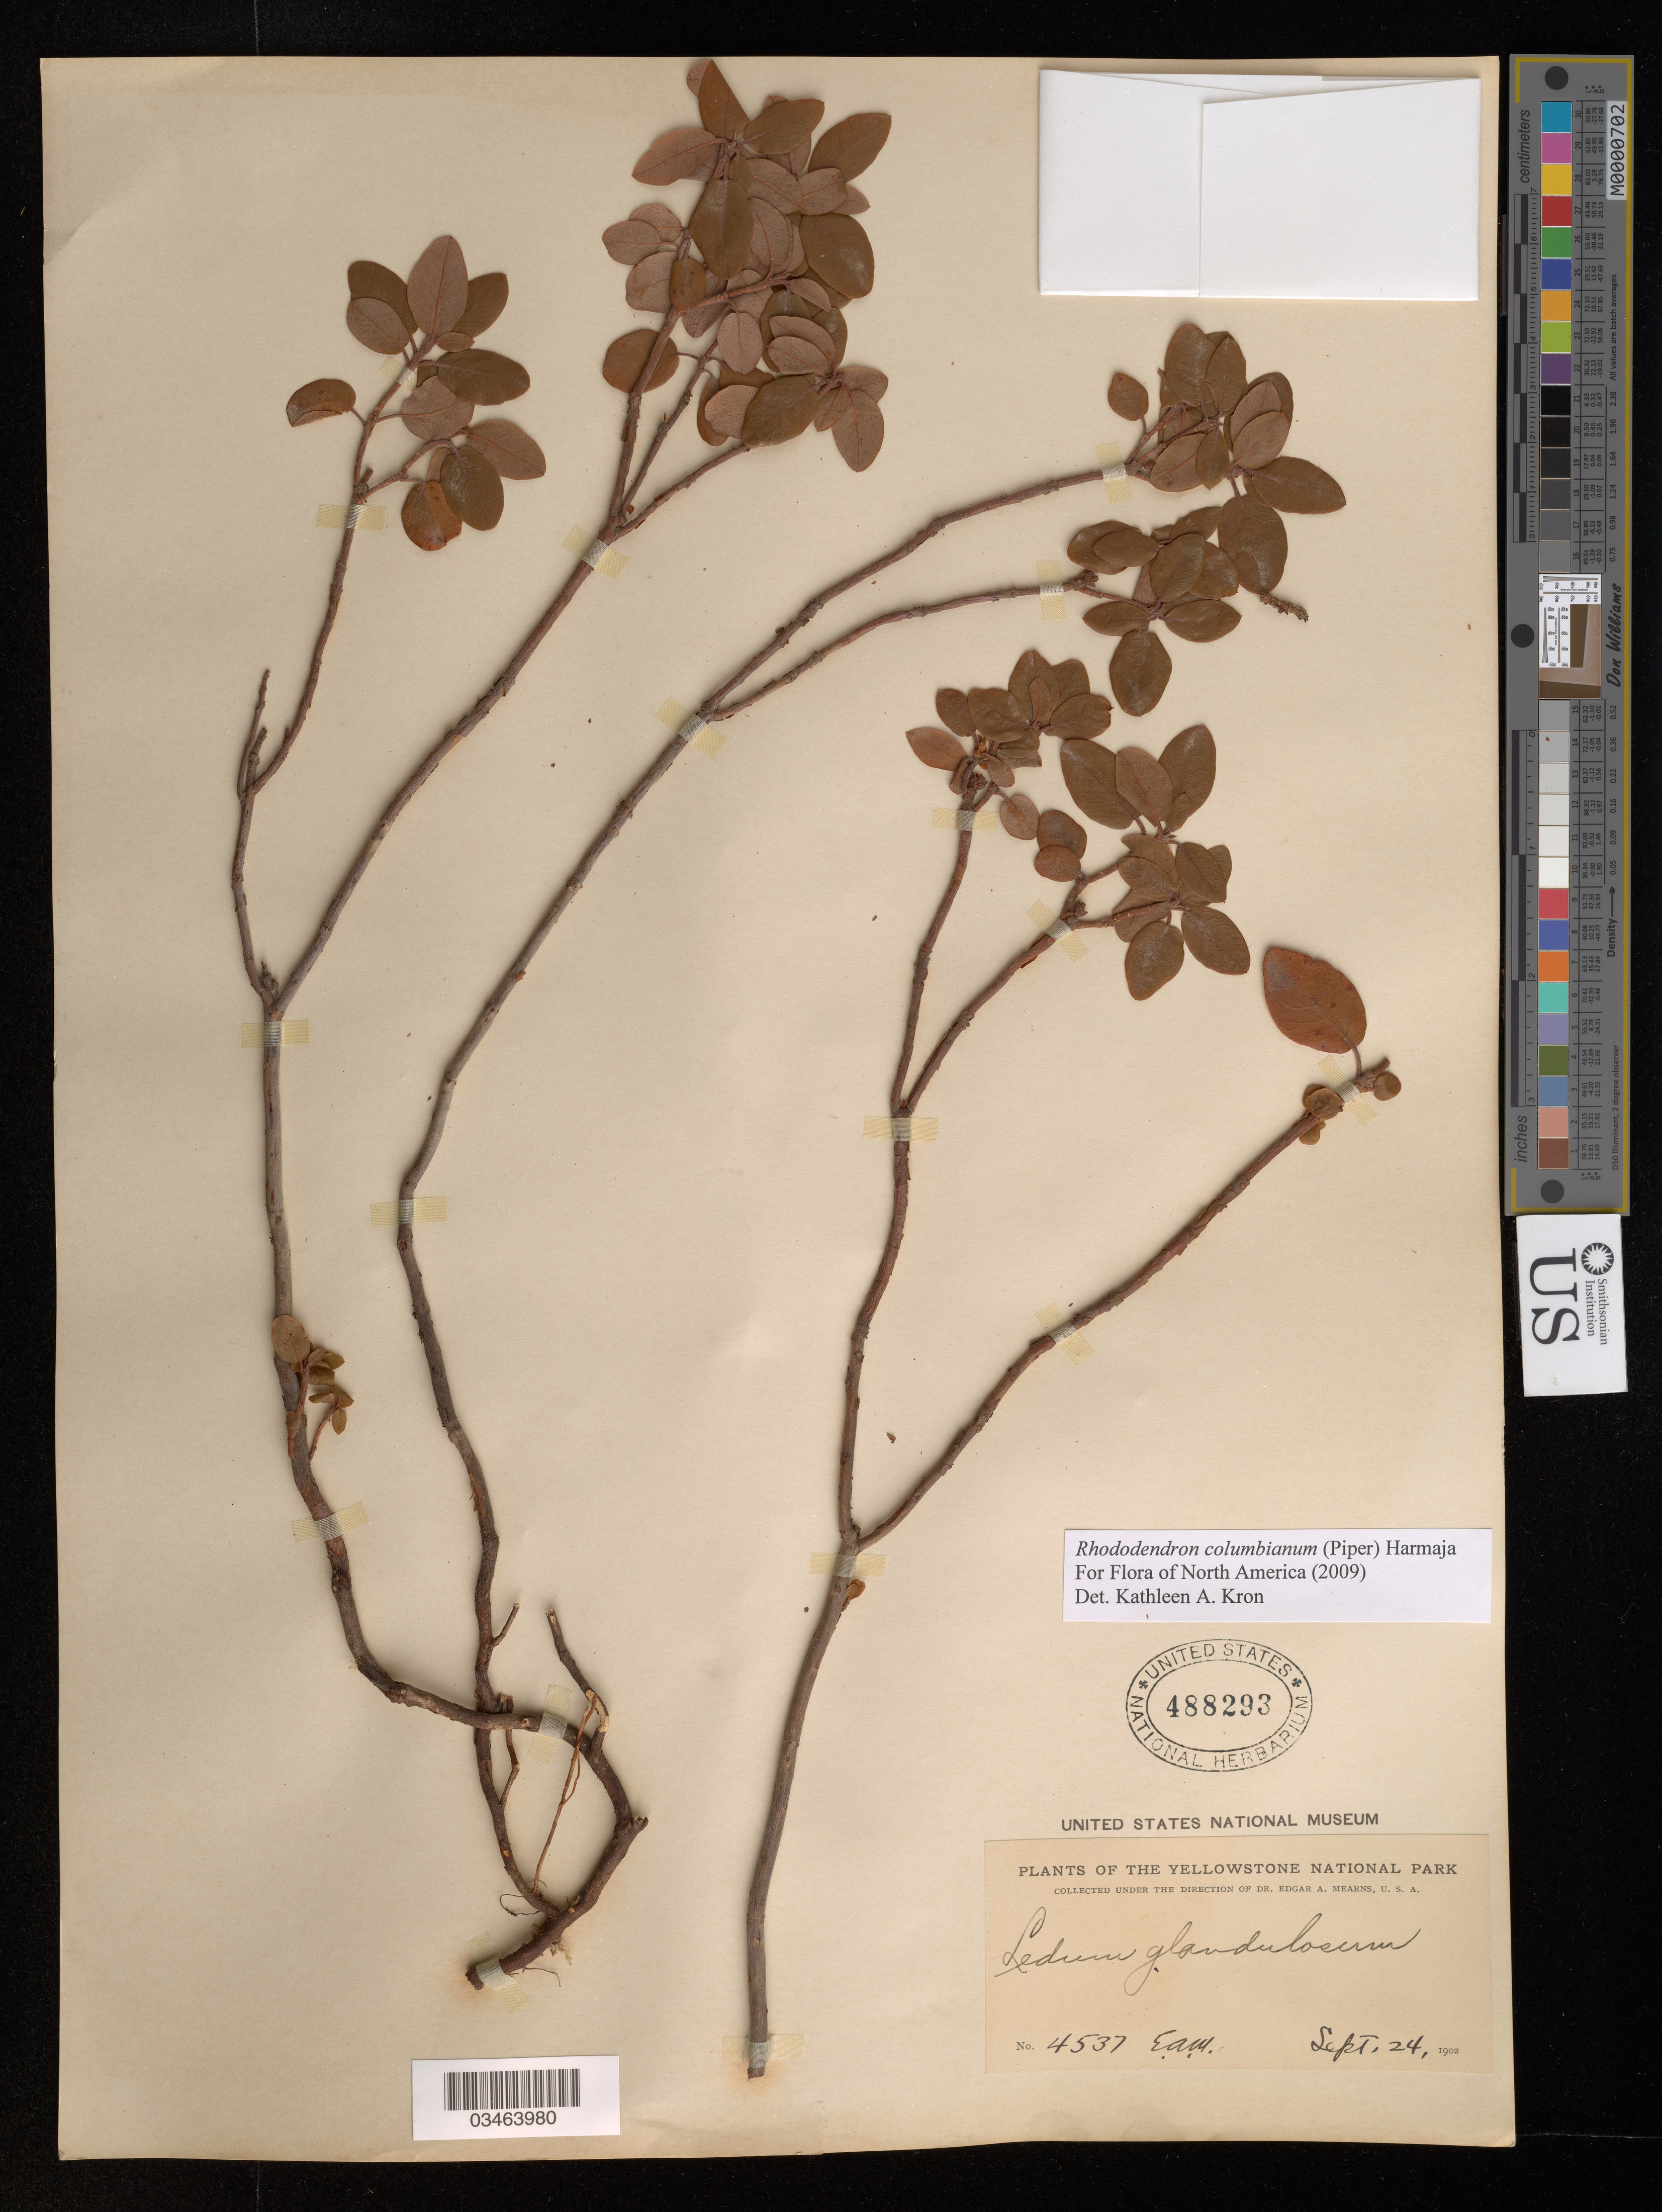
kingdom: Plantae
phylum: Tracheophyta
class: Magnoliopsida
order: Ericales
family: Ericaceae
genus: Rhododendron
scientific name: Rhododendron columbianum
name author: (Piper) Harmaja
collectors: E. A. Mearns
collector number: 4537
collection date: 1902-09-24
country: United States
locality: The Yellowstone National Park.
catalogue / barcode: US 488293